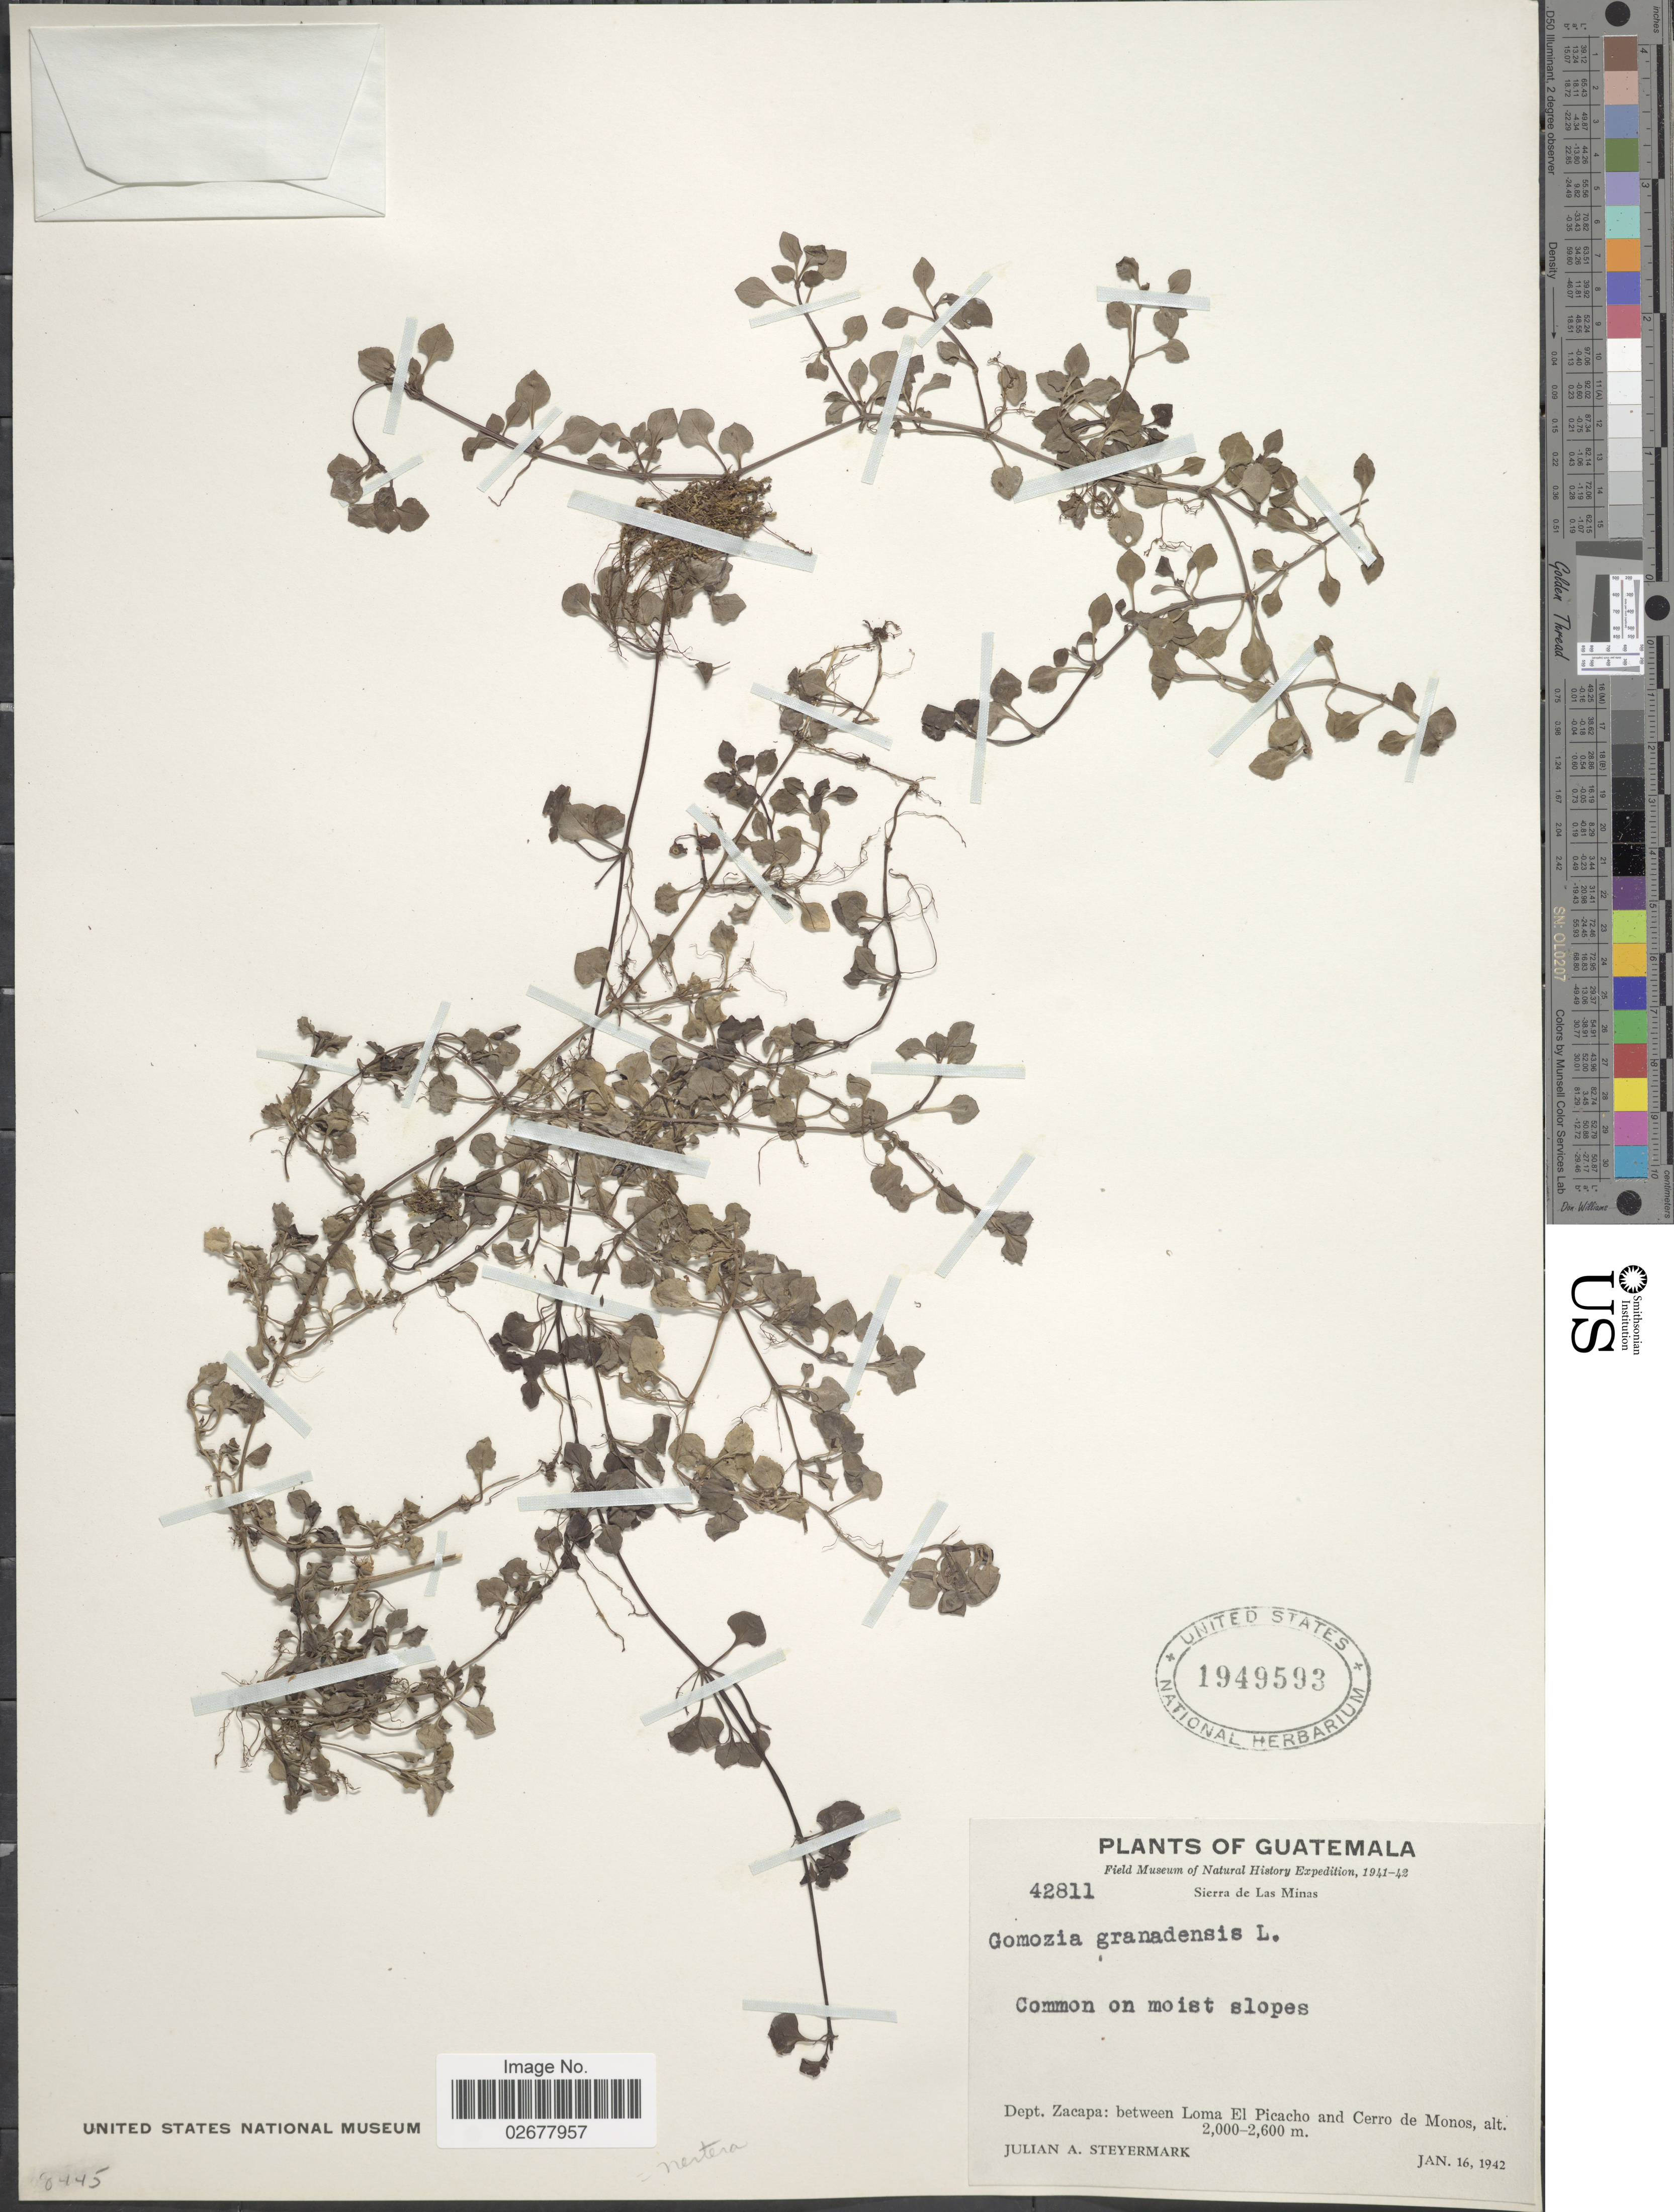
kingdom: Plantae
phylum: Tracheophyta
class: Magnoliopsida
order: Gentianales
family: Rubiaceae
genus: Nertera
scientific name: Nertera depressa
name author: Banks & Sol. ex Gaertn.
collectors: J. Steyermark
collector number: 42811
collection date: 1942-01-16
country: Guatemala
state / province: Zacapa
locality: Sierra Las Minas, Common on moist slopes, Dept. Zacapa: between Loma El Piacho and Cerro de Monos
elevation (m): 2000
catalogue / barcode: US 1949593